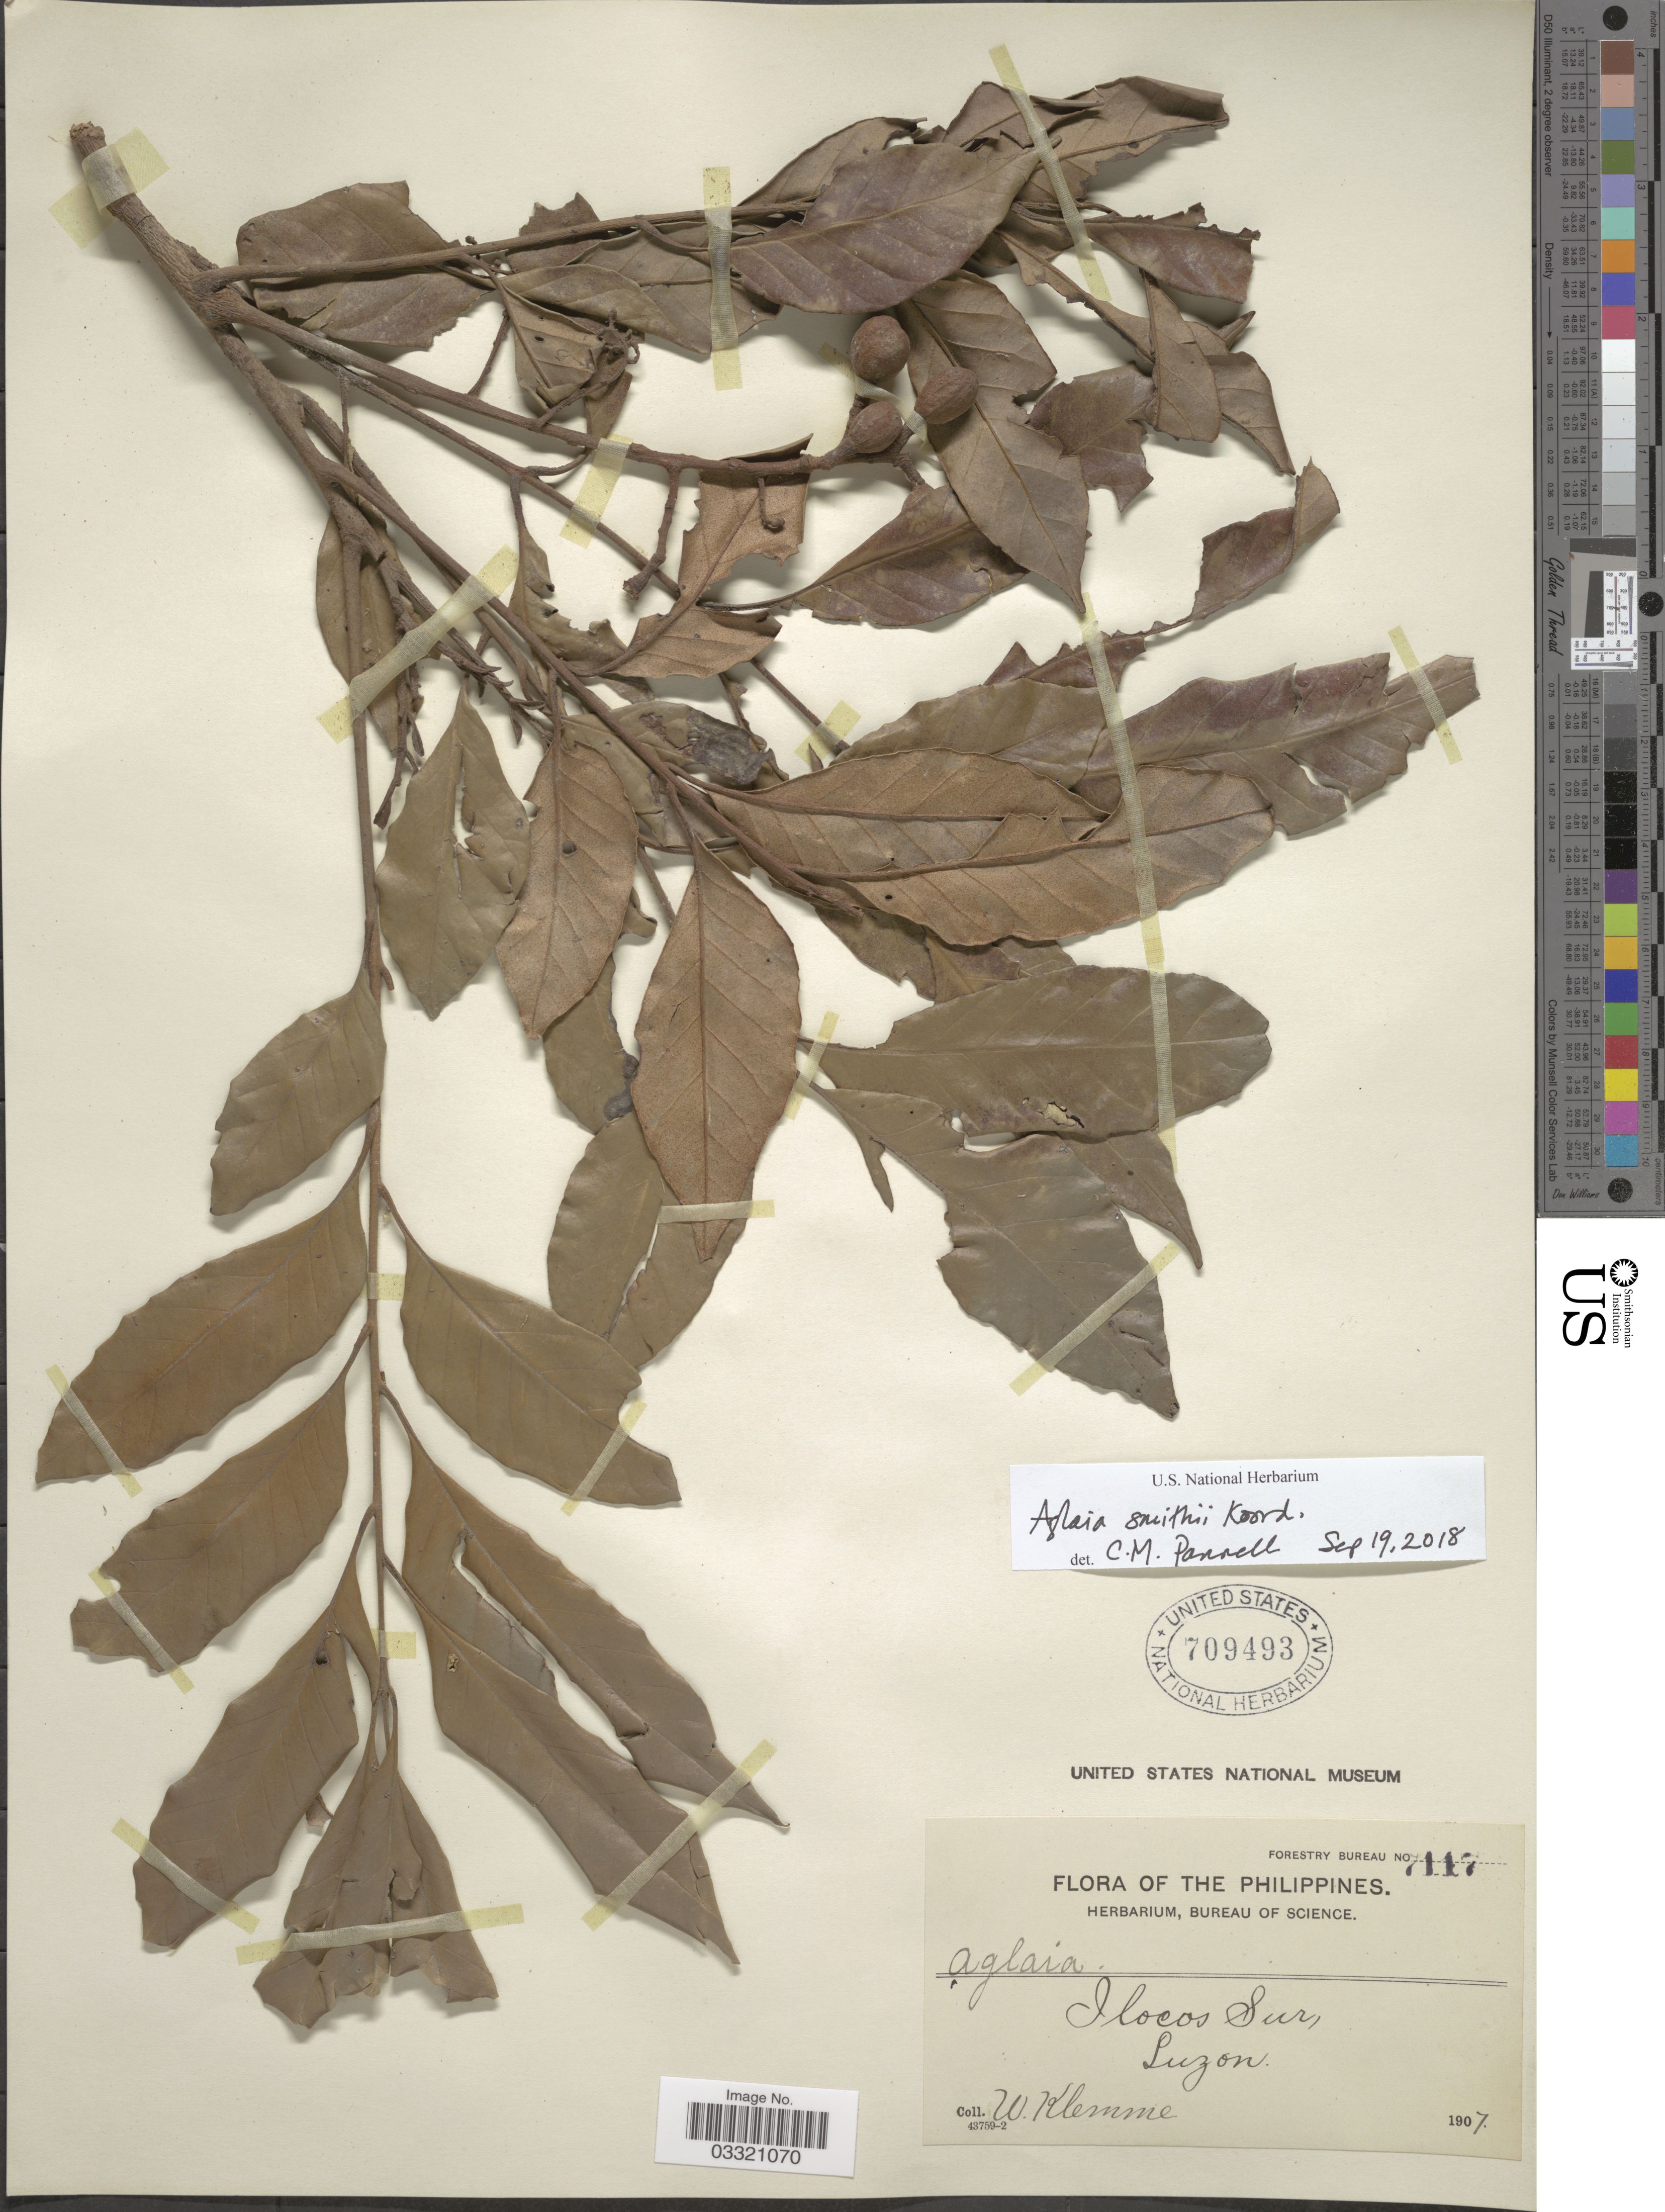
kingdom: Plantae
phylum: Tracheophyta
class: Magnoliopsida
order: Sapindales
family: Meliaceae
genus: Aglaia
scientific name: Aglaia smithii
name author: Koord.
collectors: W. Klemme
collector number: Forestry Bureau 7117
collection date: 1907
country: Philippines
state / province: Ilocos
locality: Ilocos Sur, Luzon.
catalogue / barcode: US 709493